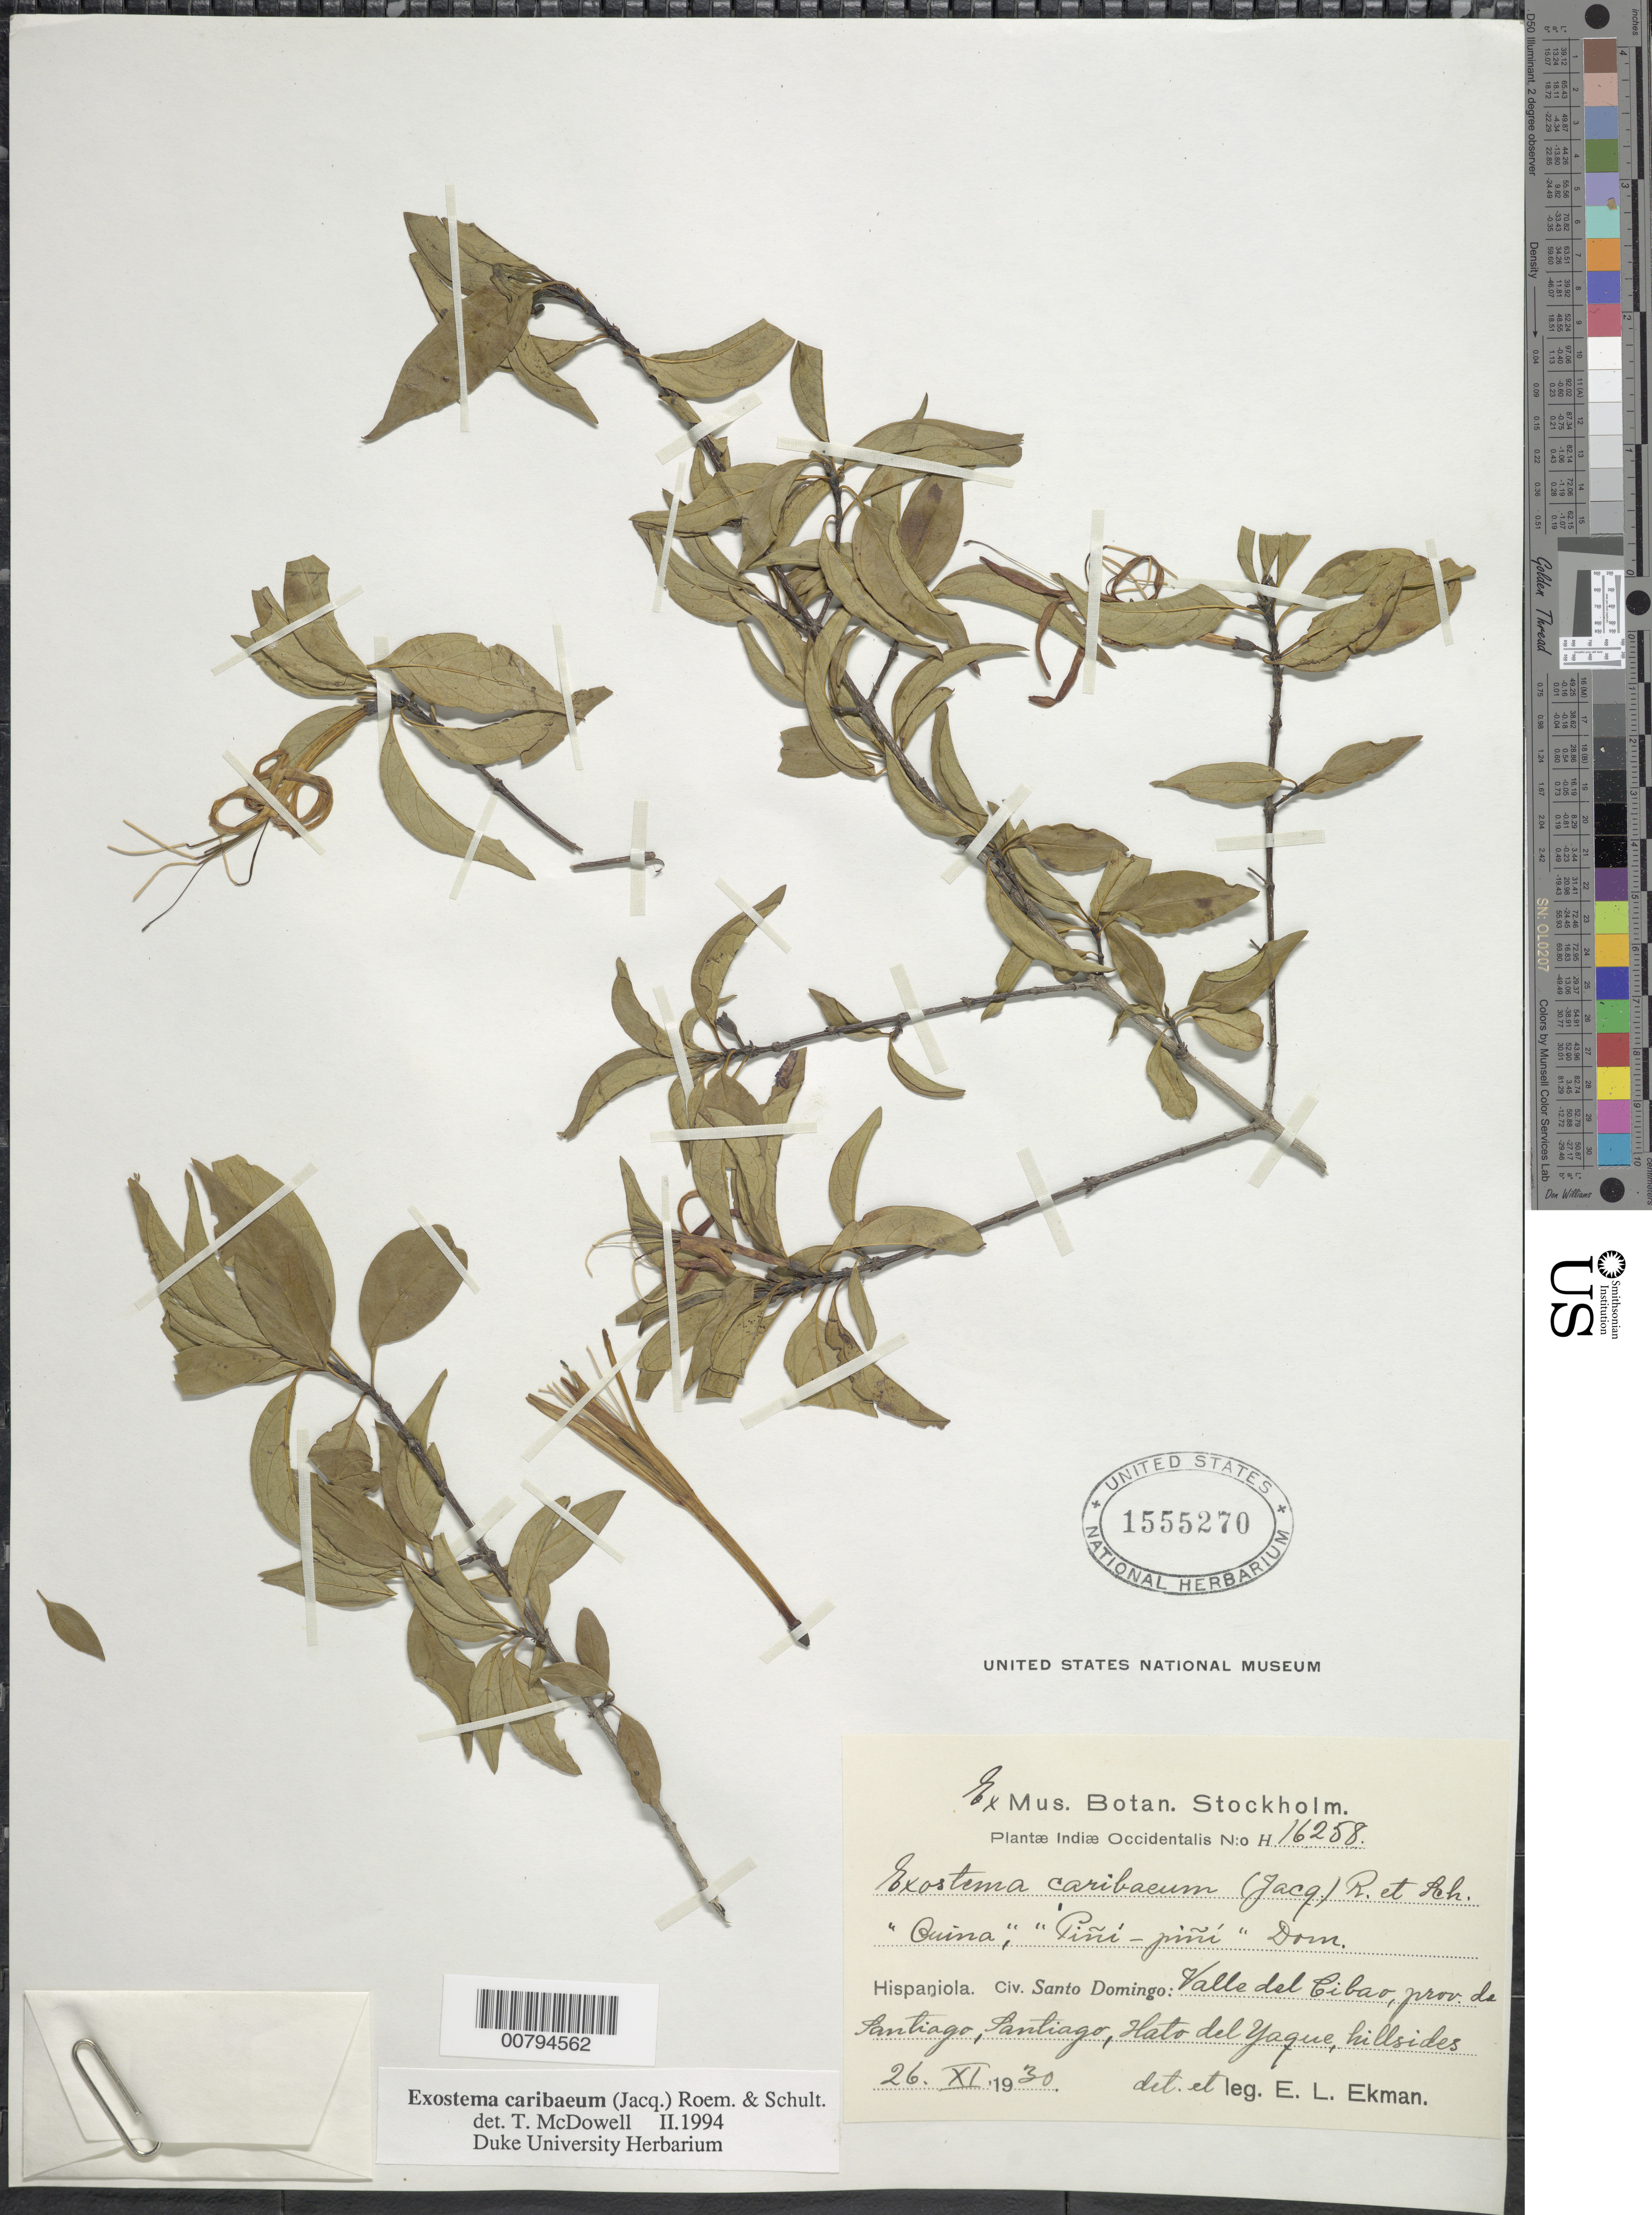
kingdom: Plantae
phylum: Tracheophyta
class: Magnoliopsida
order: Gentianales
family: Rubiaceae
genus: Exostema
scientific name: Exostema caribaeum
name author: (Jacq.) Roem. & Schult.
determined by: McDowell, T.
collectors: E. L. Ekman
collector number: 16258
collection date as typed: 26 Nov 1930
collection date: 1930-11-26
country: Dominican Republic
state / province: Santiago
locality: Civ. Santa Domingo: Valle del Cibao, Santiago, Hato del Yaque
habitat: Hillsides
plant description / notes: Common name: Quina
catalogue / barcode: US 1555270